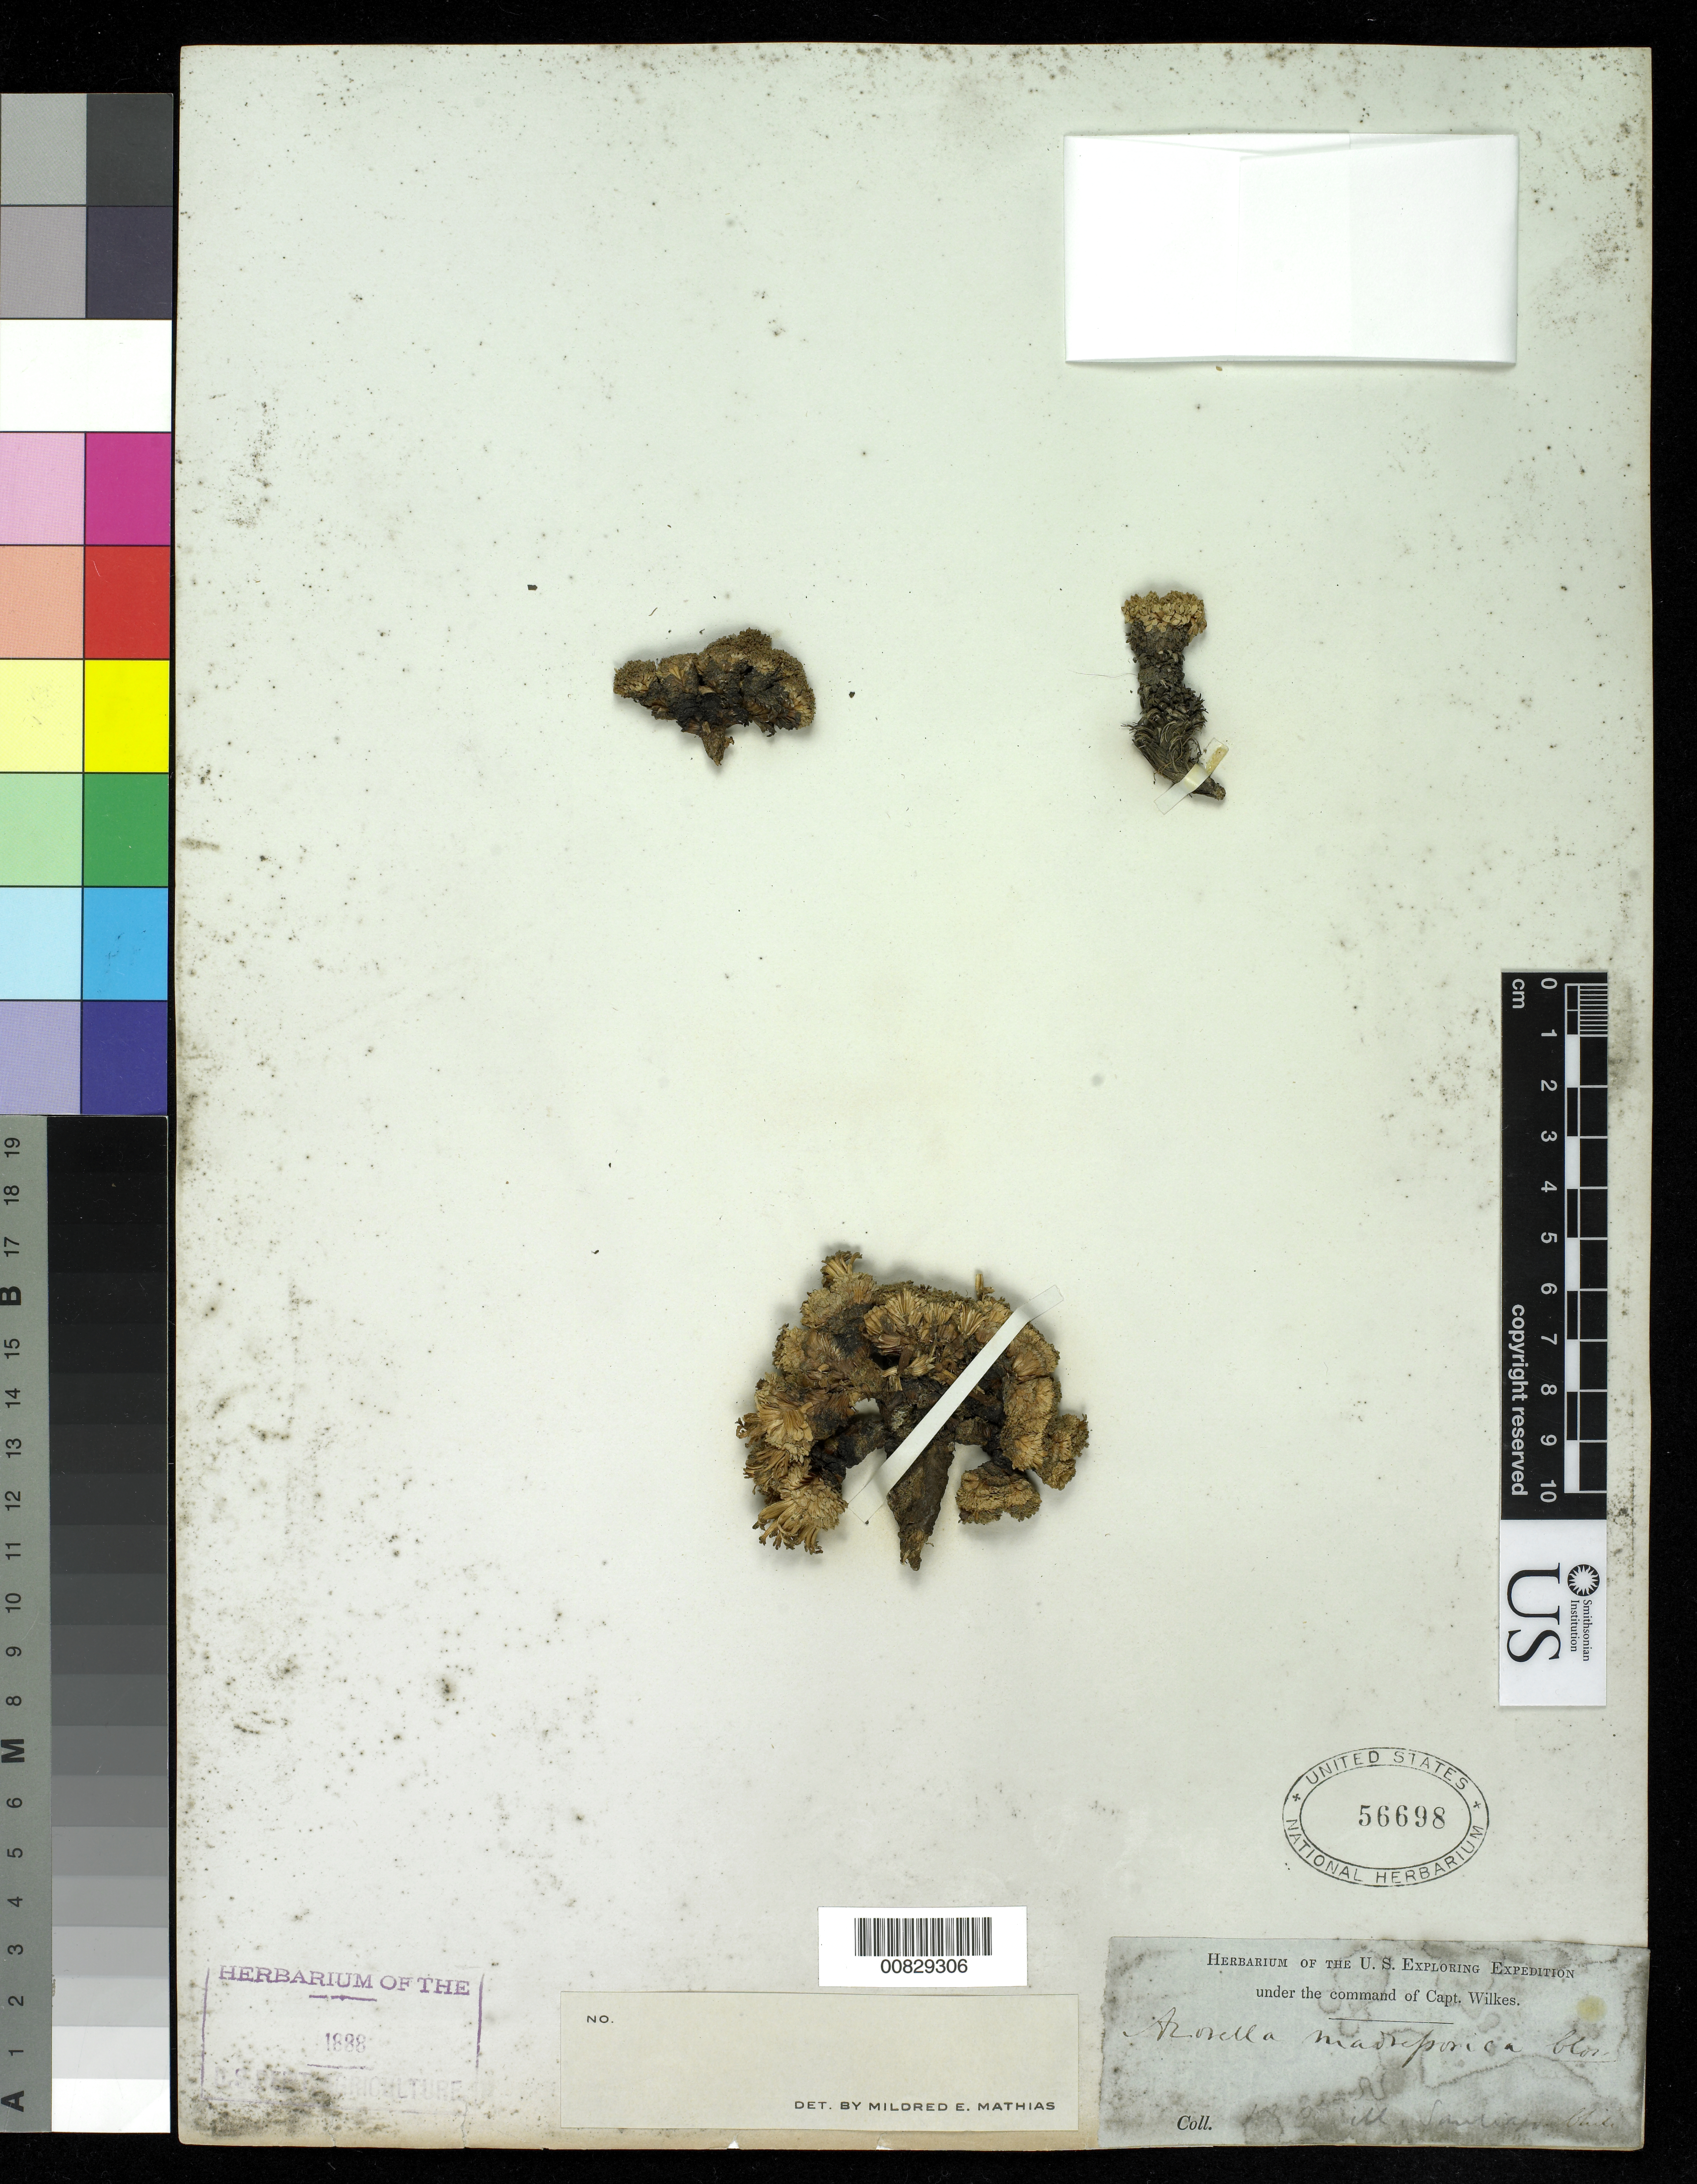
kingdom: Plantae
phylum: Tracheophyta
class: Magnoliopsida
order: Apiales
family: Apiaceae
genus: Azorella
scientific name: Azorella madreporica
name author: Clos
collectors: Wilkes Explor. Exped.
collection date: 1838/1842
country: Chile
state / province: Región Metropolitana (RM)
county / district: Santiago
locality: Santiago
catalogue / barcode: US 56698